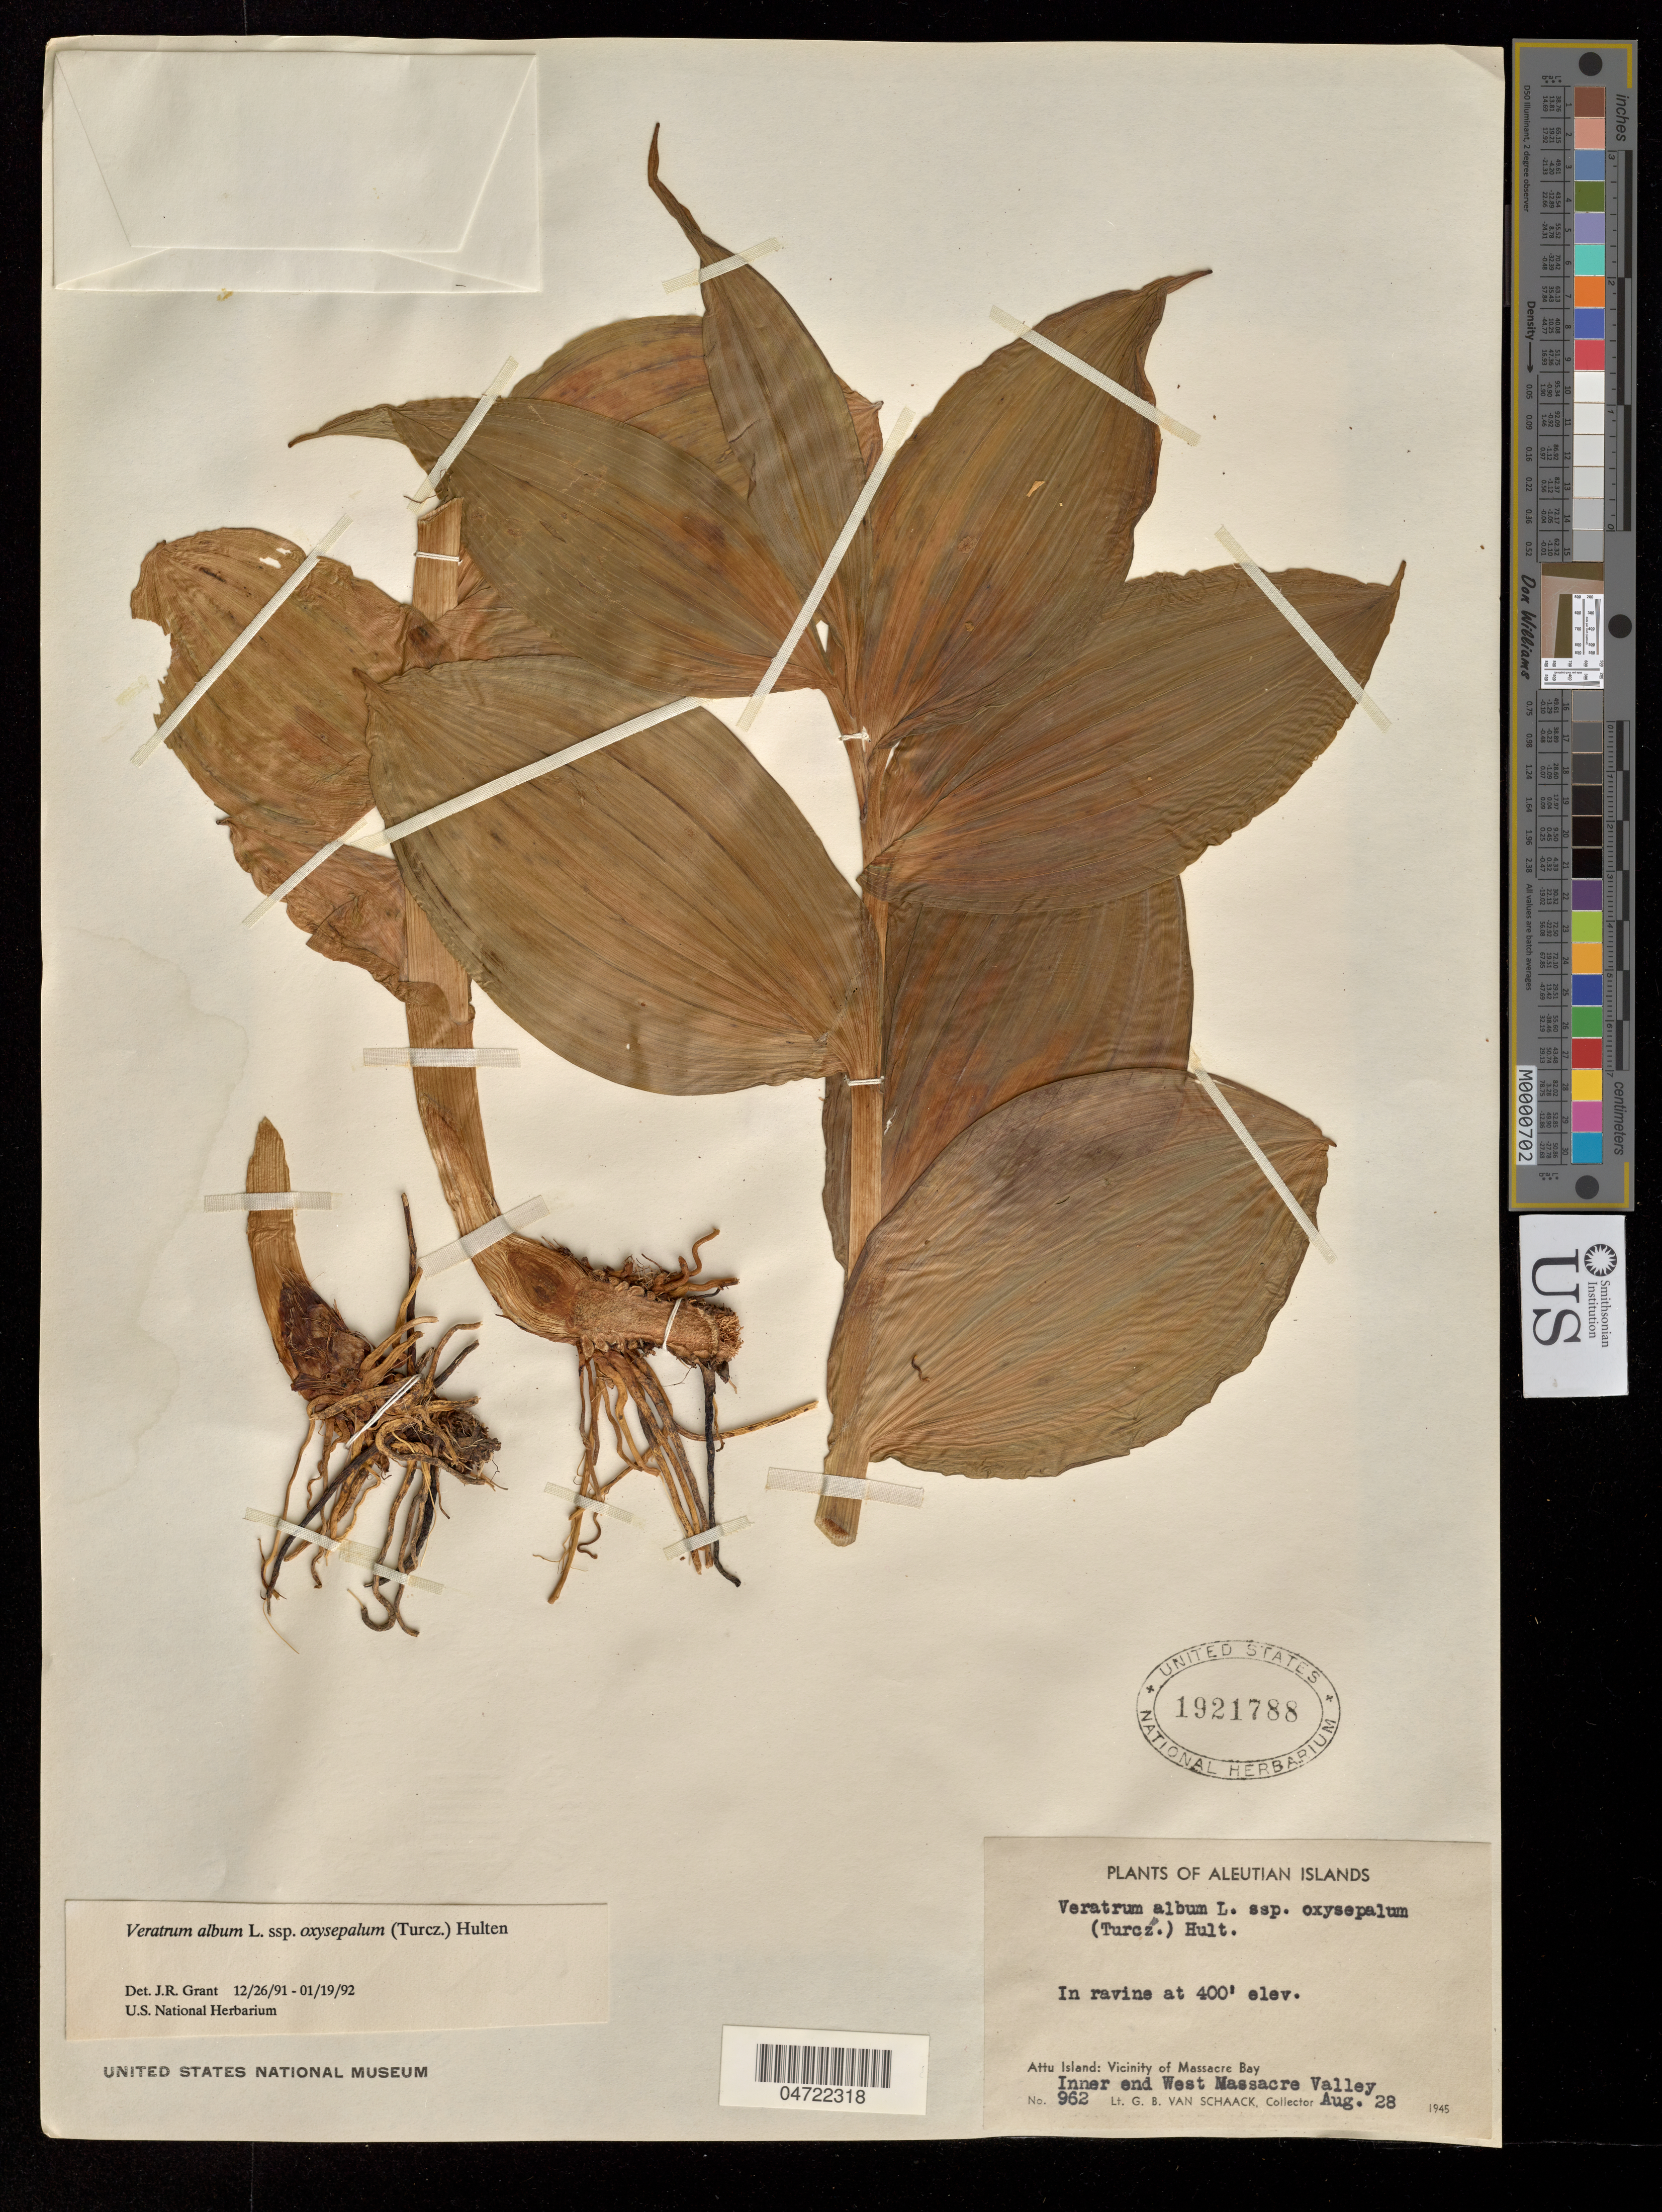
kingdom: Plantae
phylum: Tracheophyta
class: Liliopsida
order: Liliales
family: Melanthiaceae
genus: Veratrum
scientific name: Veratrum album subsp. oxysepalum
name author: (Turcz.) Hultén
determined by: Grant, J. R., (SWITZERLAND)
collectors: G. Van Schaack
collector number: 962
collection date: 1945-08-28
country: United States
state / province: Alaska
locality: Aleutian Island. Attu Island: Vicinity of Massacre Bay; Inner end W Massacre Valley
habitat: In ravine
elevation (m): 122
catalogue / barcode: US 1921788